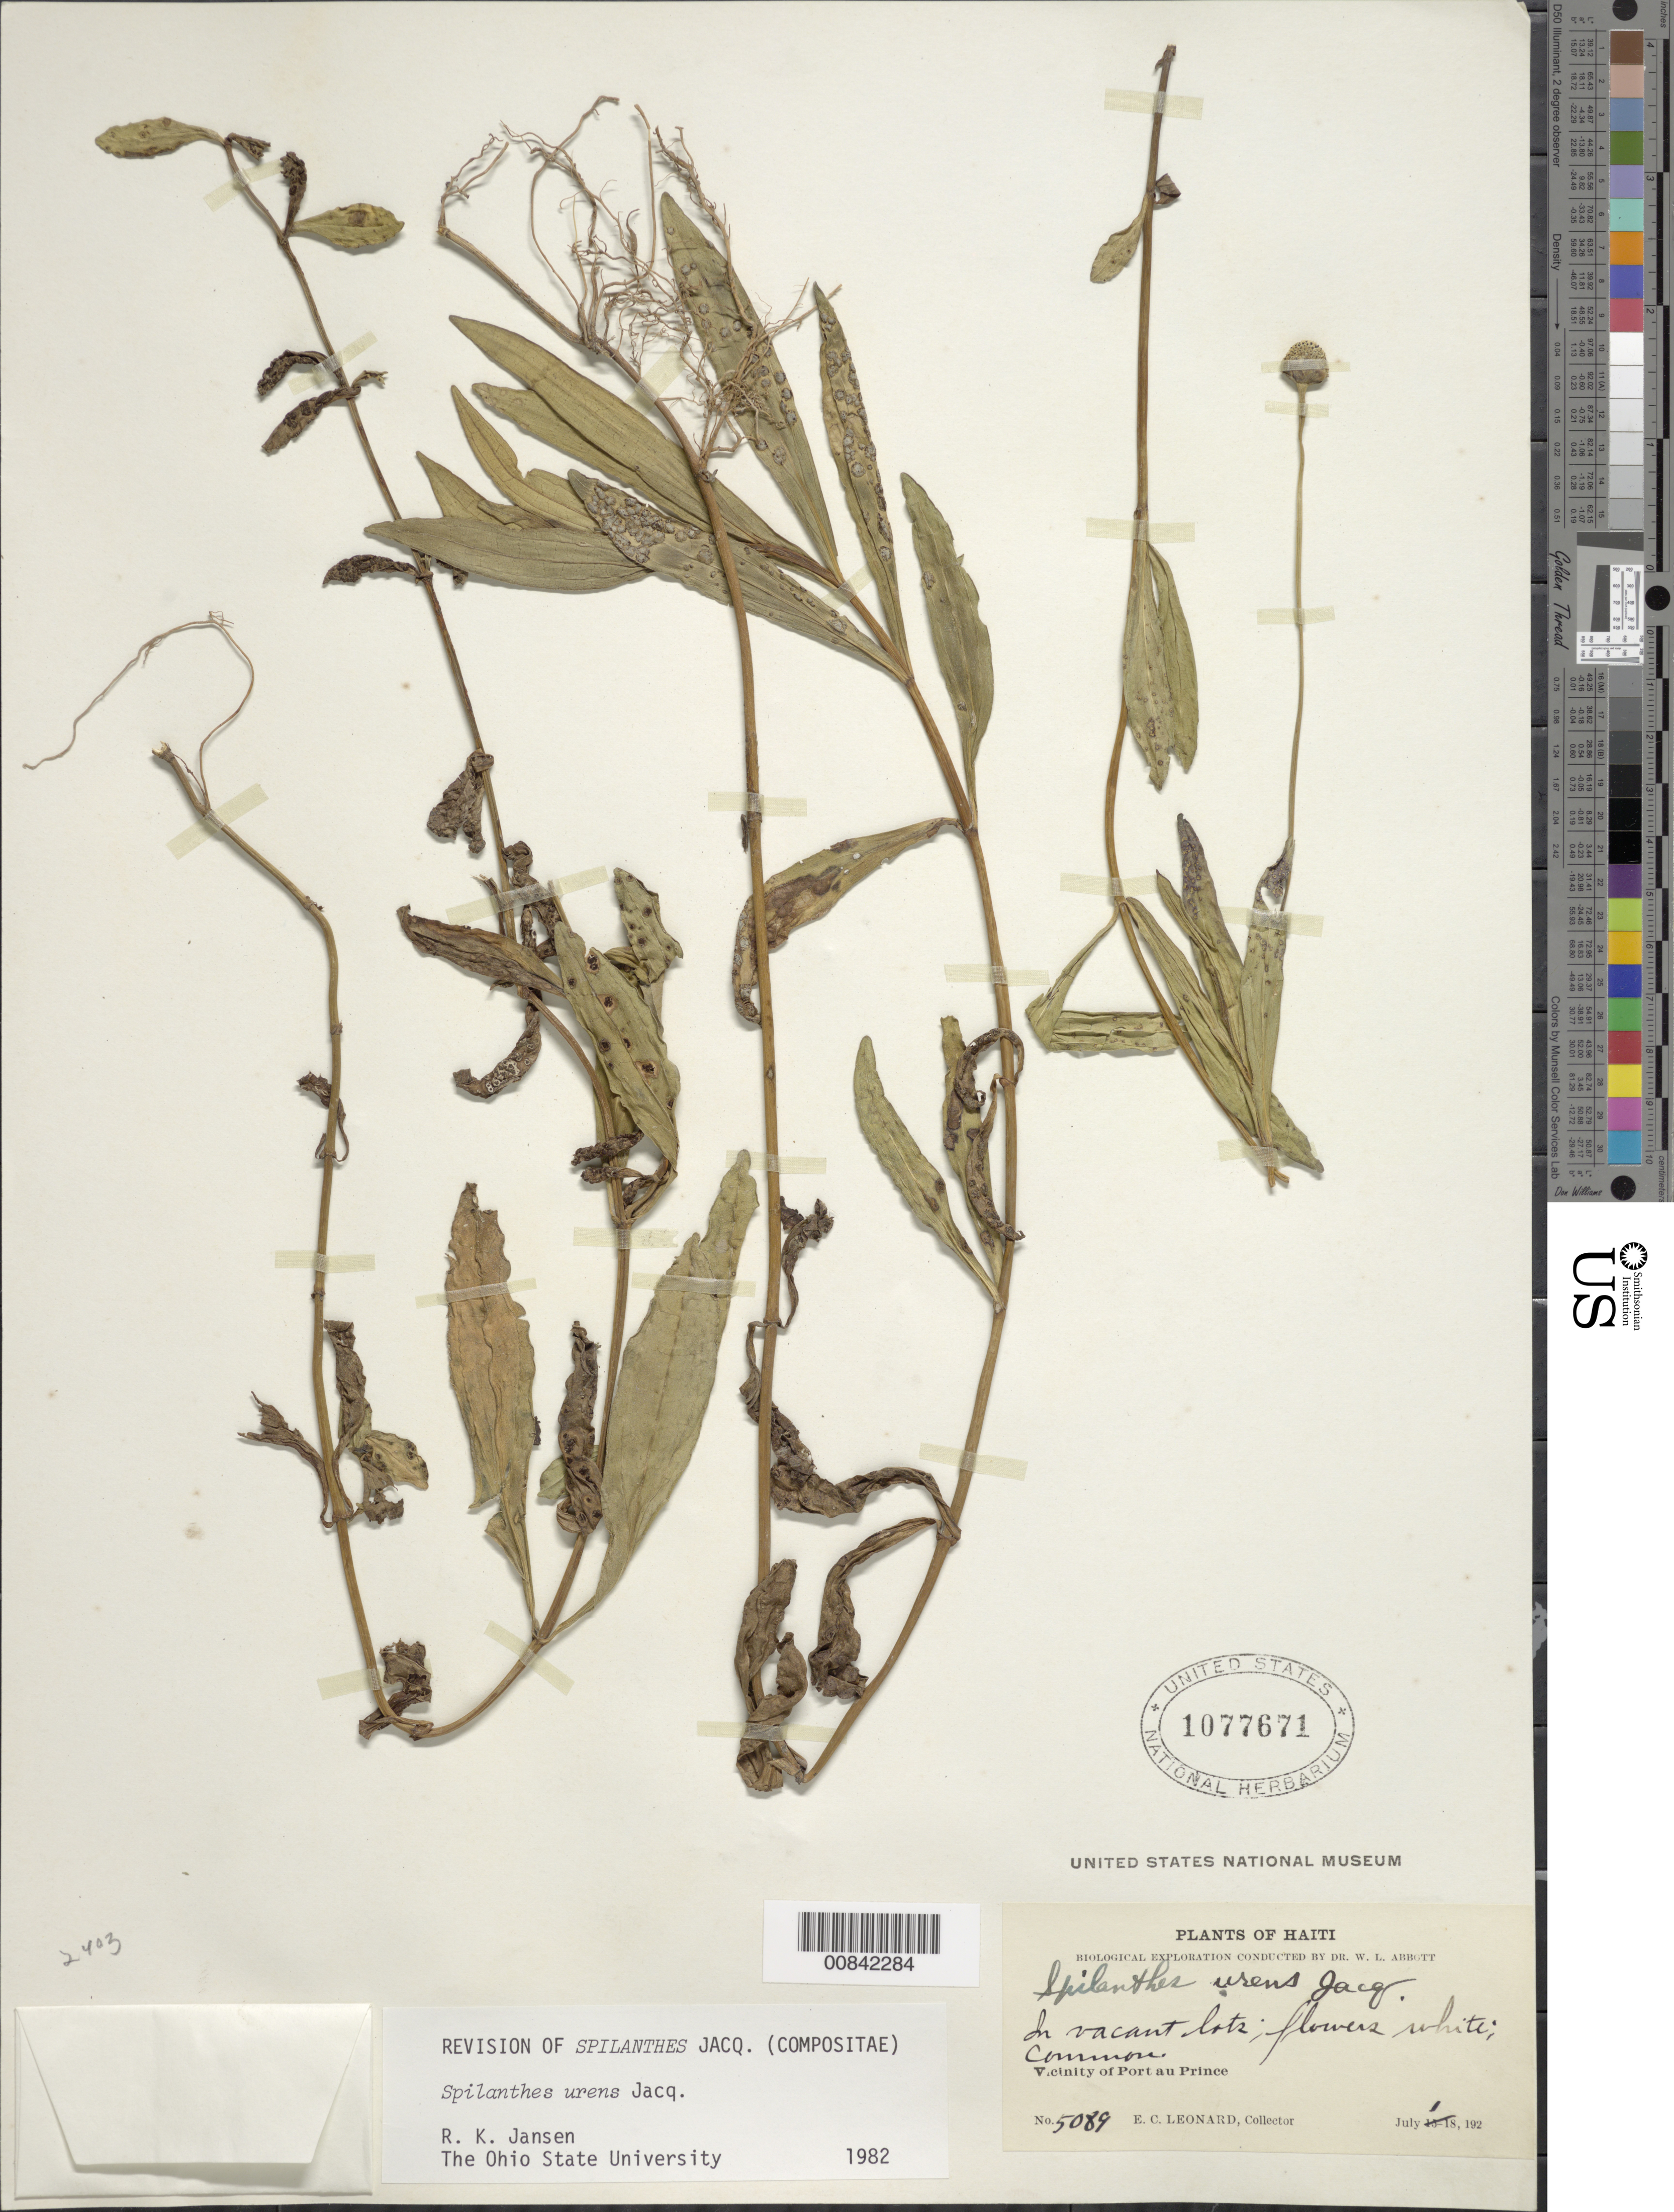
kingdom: Plantae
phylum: Tracheophyta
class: Magnoliopsida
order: Asterales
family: Asteraceae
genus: Spilanthes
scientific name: Spilanthes urens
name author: Jacq.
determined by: Jansen, R. K.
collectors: E. C. Leonard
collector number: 5089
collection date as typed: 01 Jul 1920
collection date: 1920-07-01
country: Haiti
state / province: Ouest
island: Hispaniola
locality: Vicinity of Port-au-Prince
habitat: Vacant lots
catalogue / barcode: US 1077671